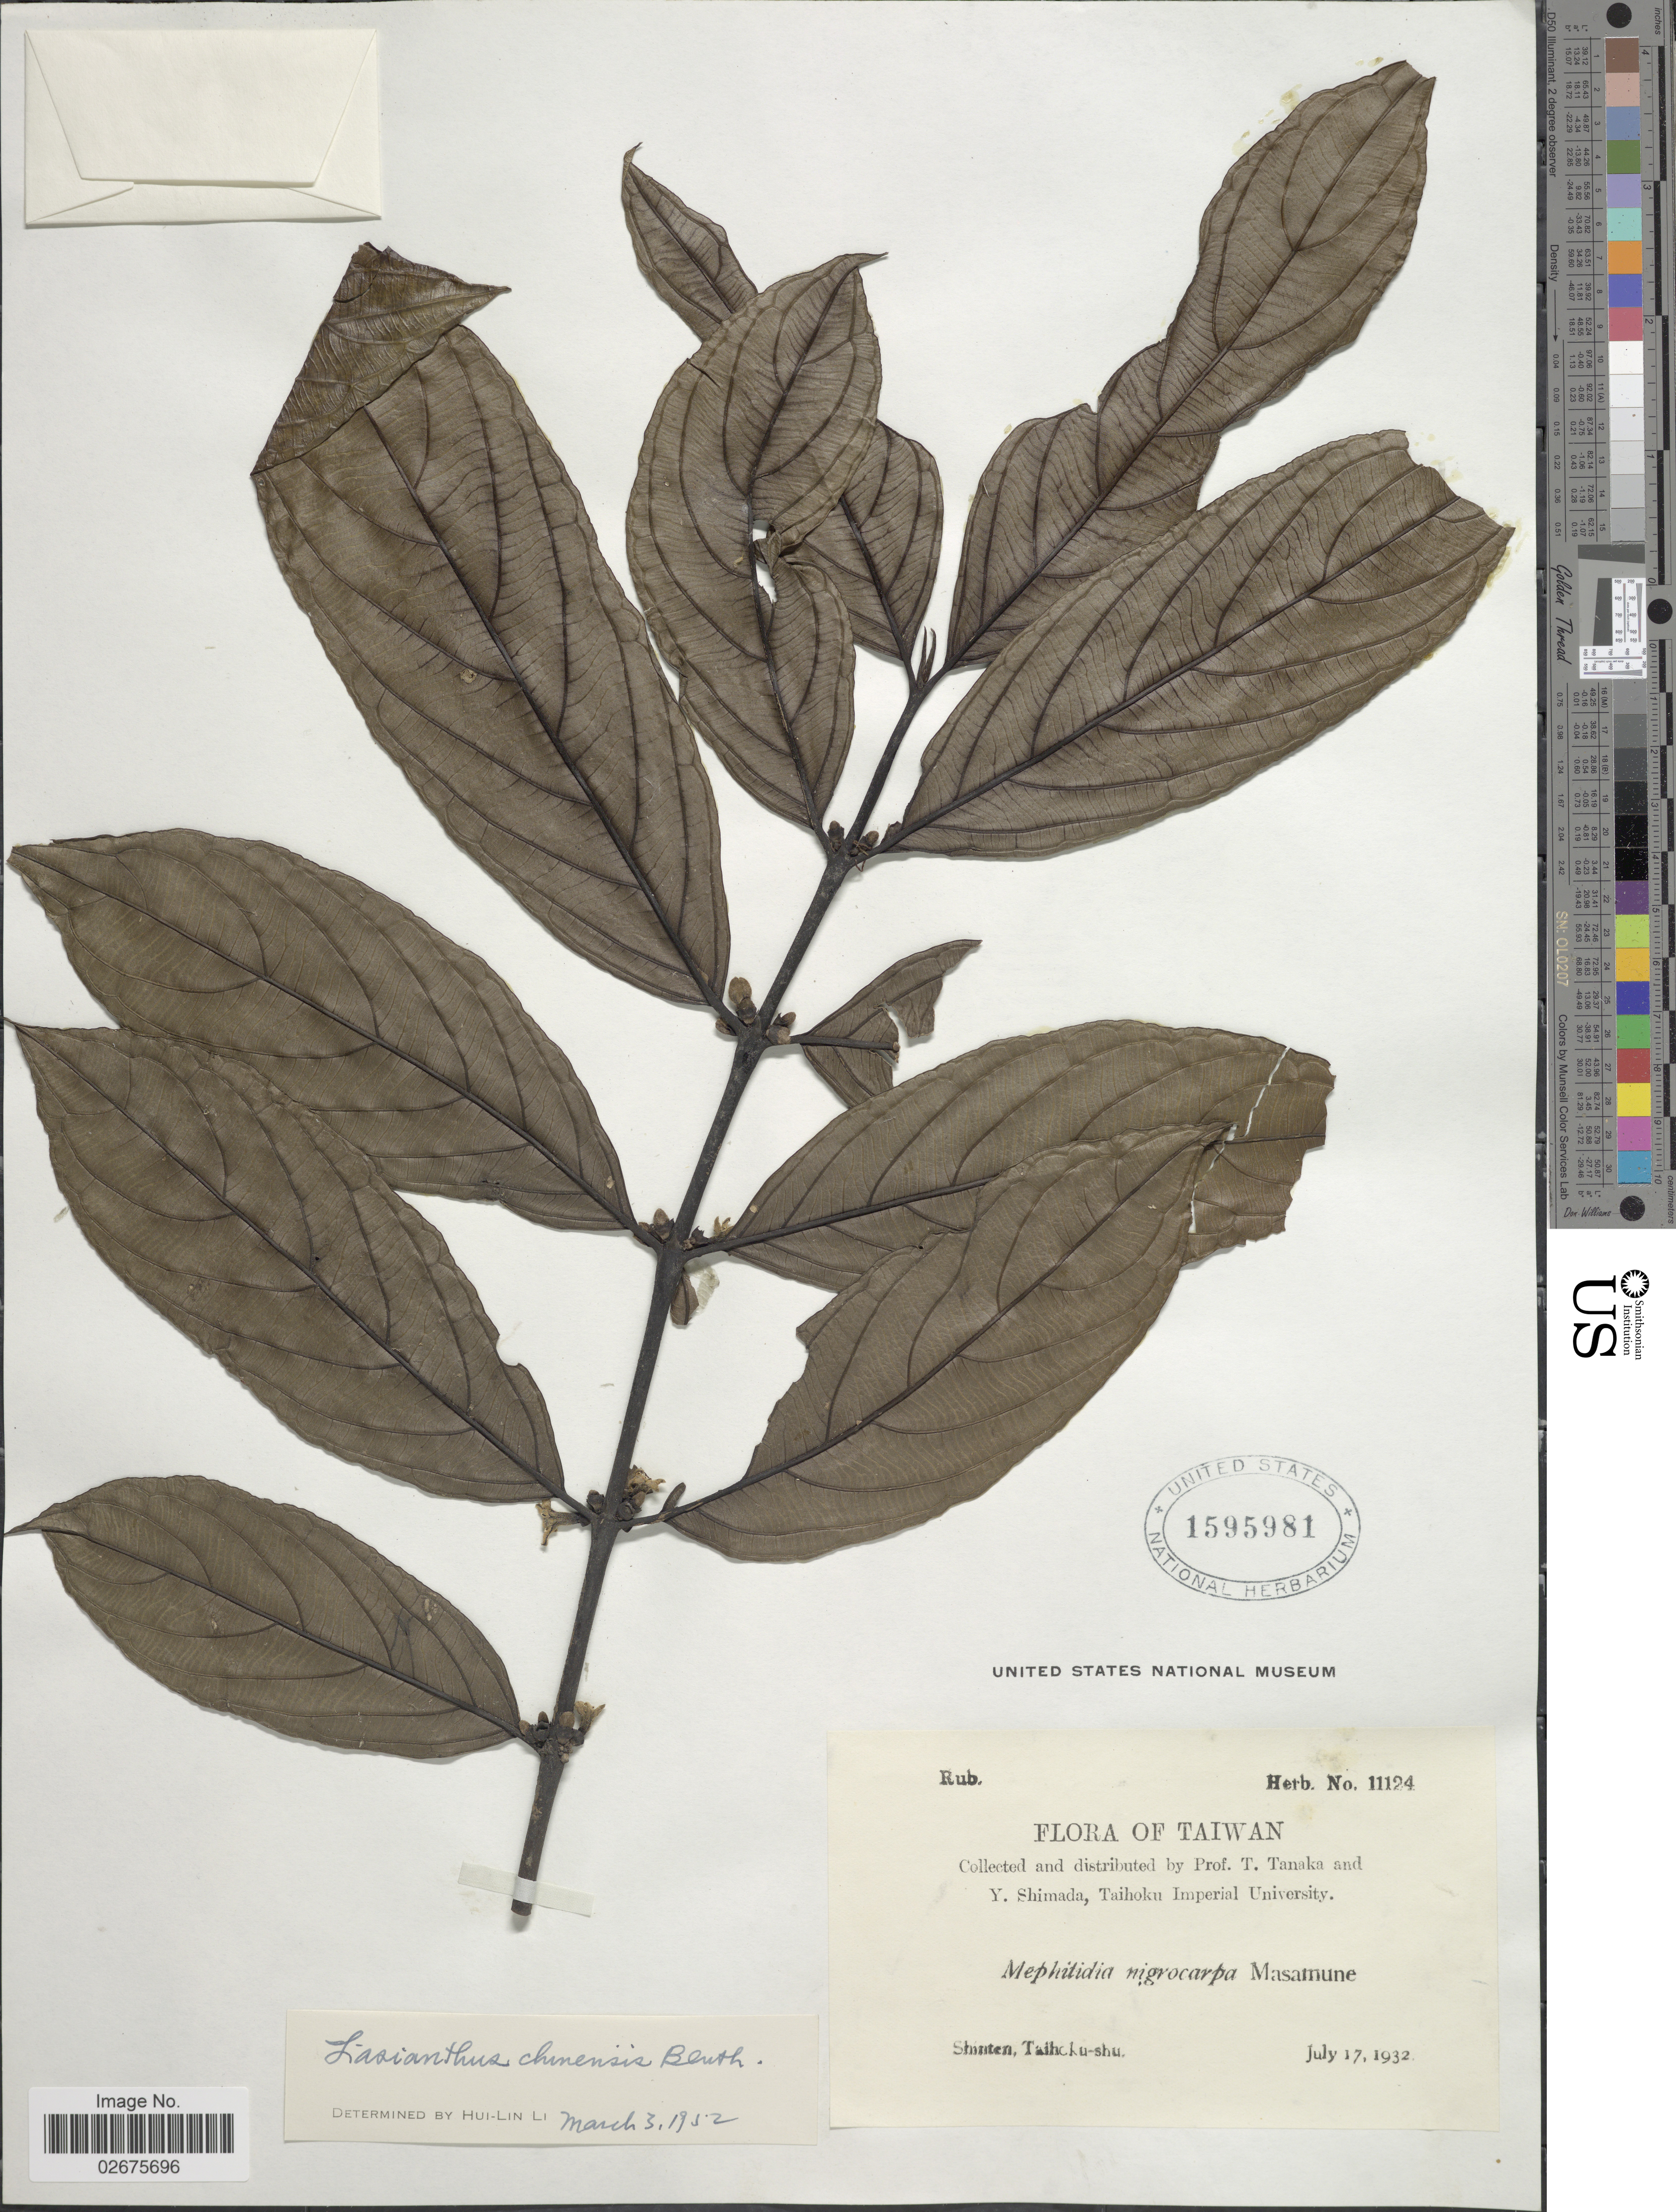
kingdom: Plantae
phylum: Tracheophyta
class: Magnoliopsida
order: Gentianales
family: Rubiaceae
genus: Lasianthus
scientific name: Lasianthus chinensis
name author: (Champ. ex Benth.) Benth.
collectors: T. Tanaka & Y. Shimada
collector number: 11124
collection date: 1932-07-17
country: Taiwan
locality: Shinten, Taihoku-shu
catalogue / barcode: US 1595981